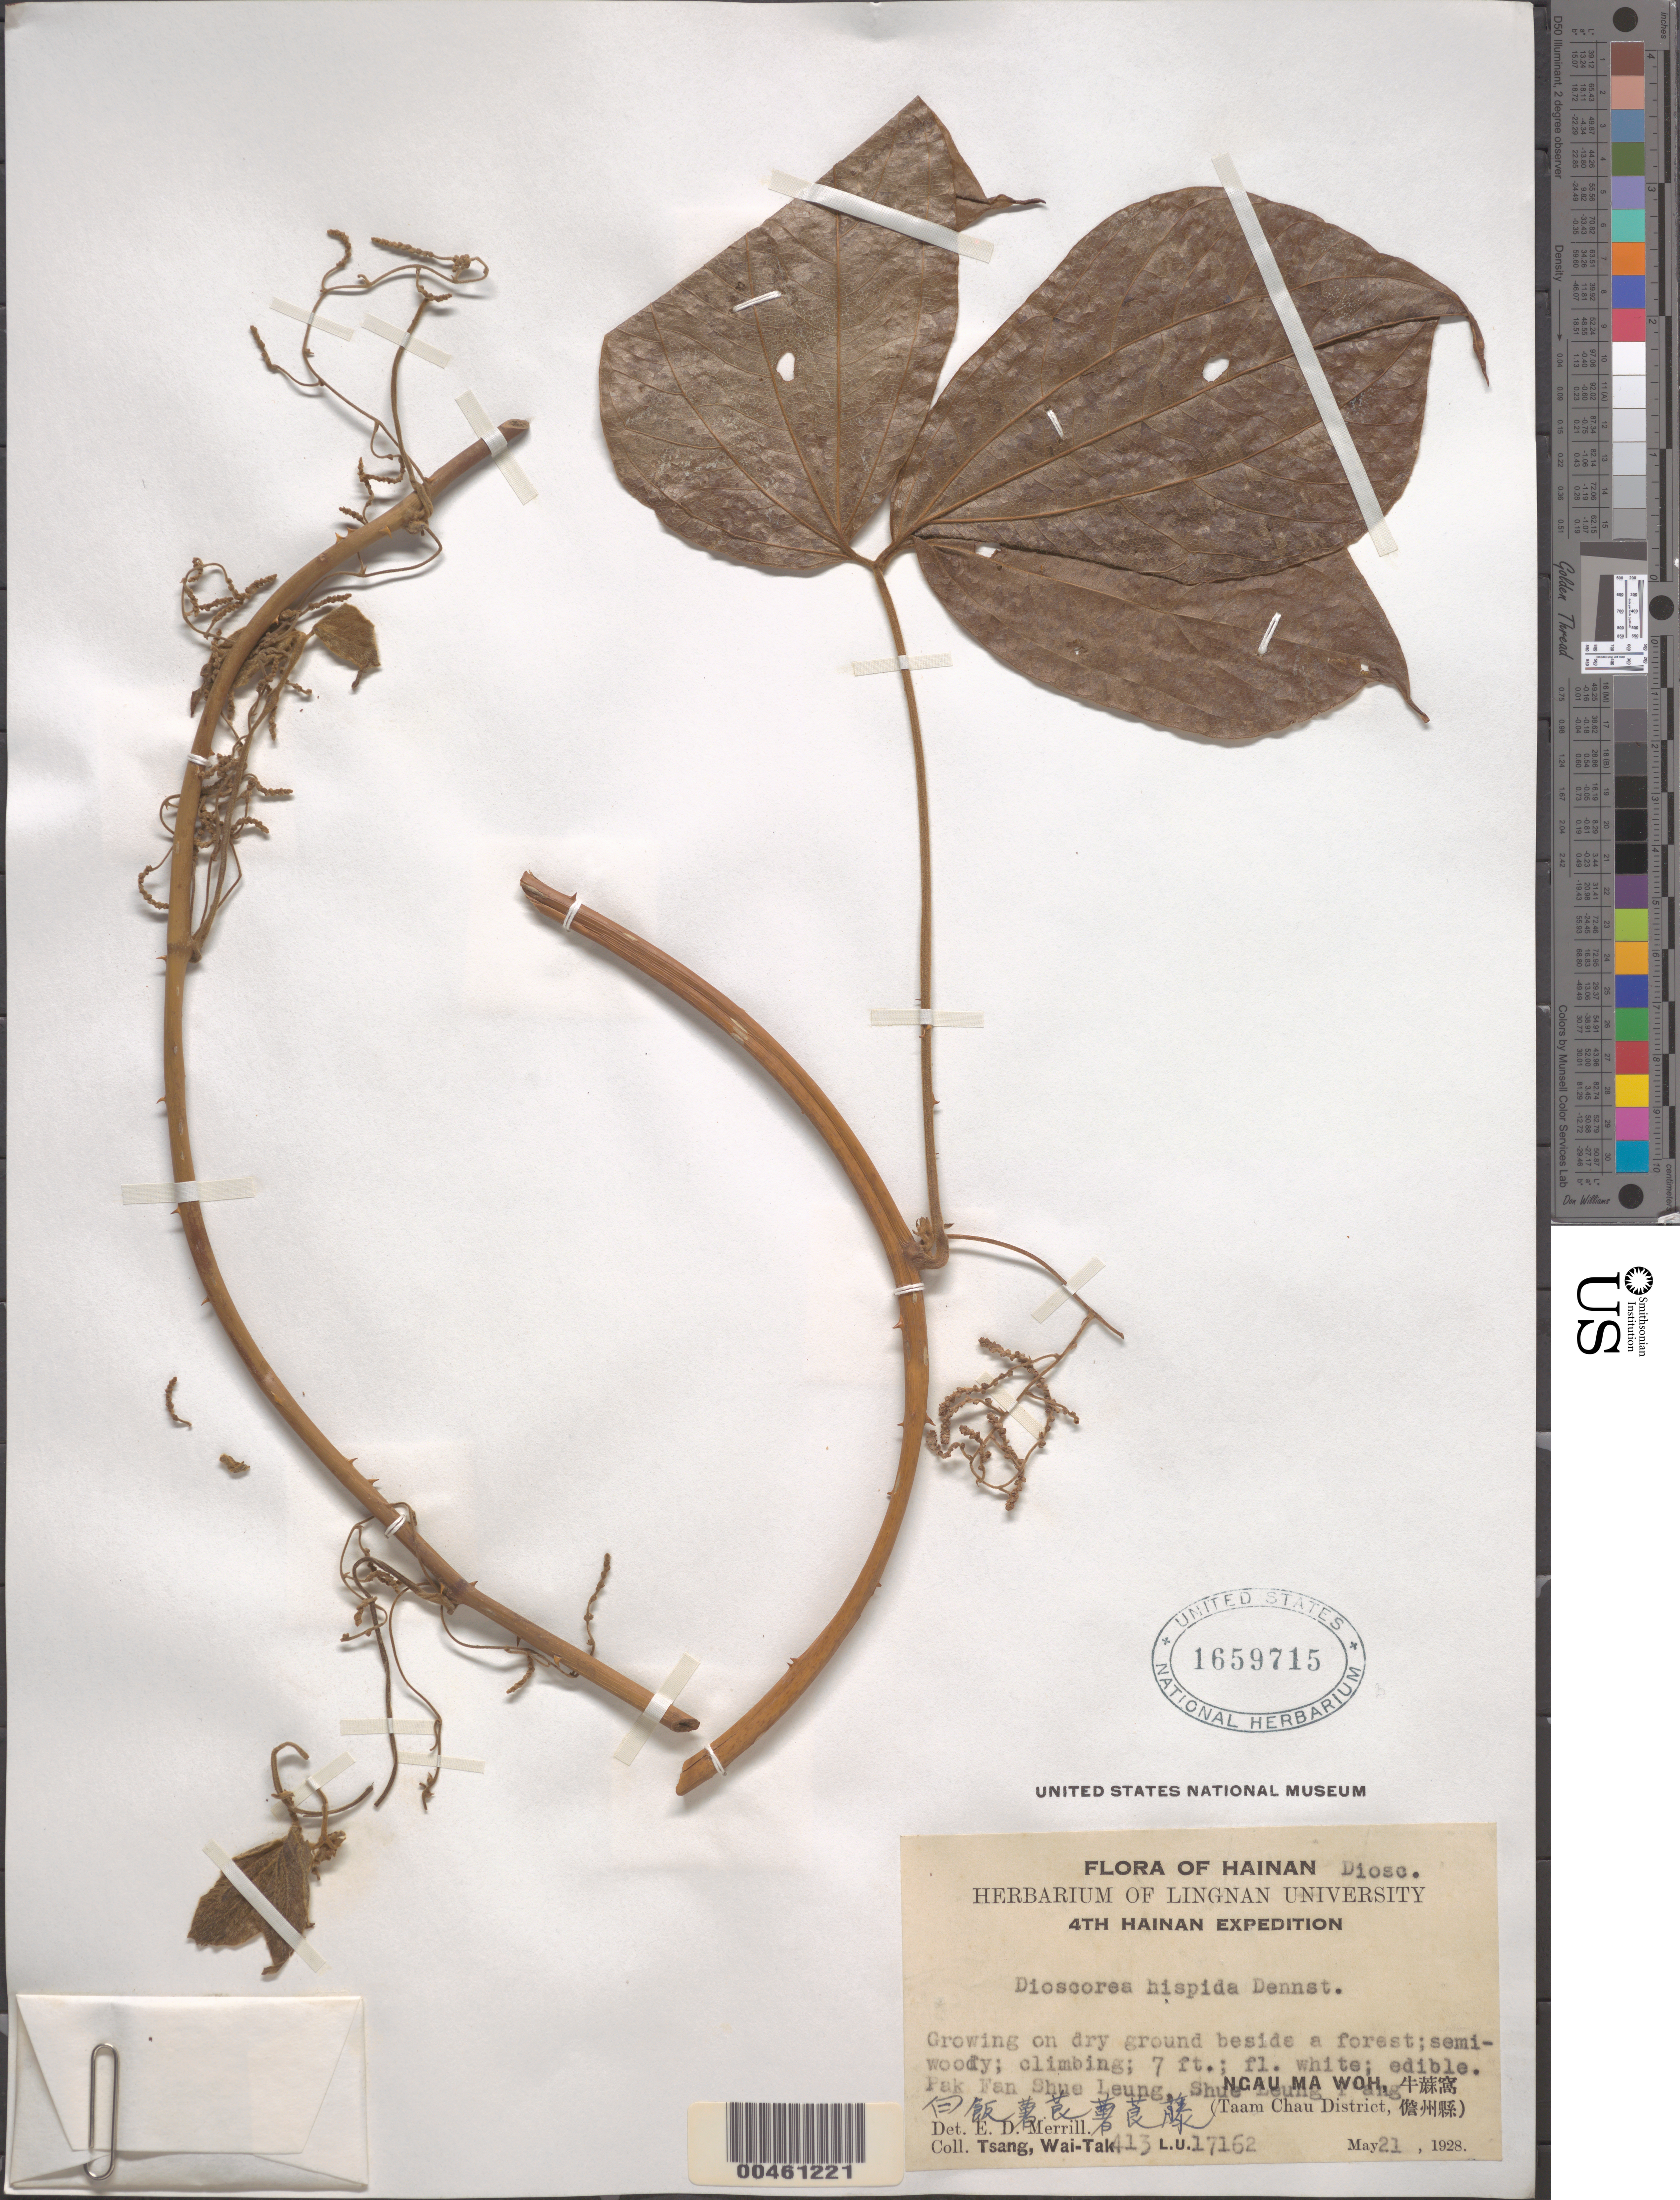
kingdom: Plantae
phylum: Tracheophyta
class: Liliopsida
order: Dioscoreales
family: Dioscoreaceae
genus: Dioscorea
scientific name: Dioscorea triphylla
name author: L.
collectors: W. T. Tsang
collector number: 413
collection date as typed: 21 May 1928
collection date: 1928-05-21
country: China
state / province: Hainan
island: Hainan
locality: Ngau Ma Woh, (Taam Chau District)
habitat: Growing on dry ground beside a forest; semi-woody; climbing; 7 ft.; fl. white; edible.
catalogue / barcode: US 1659715